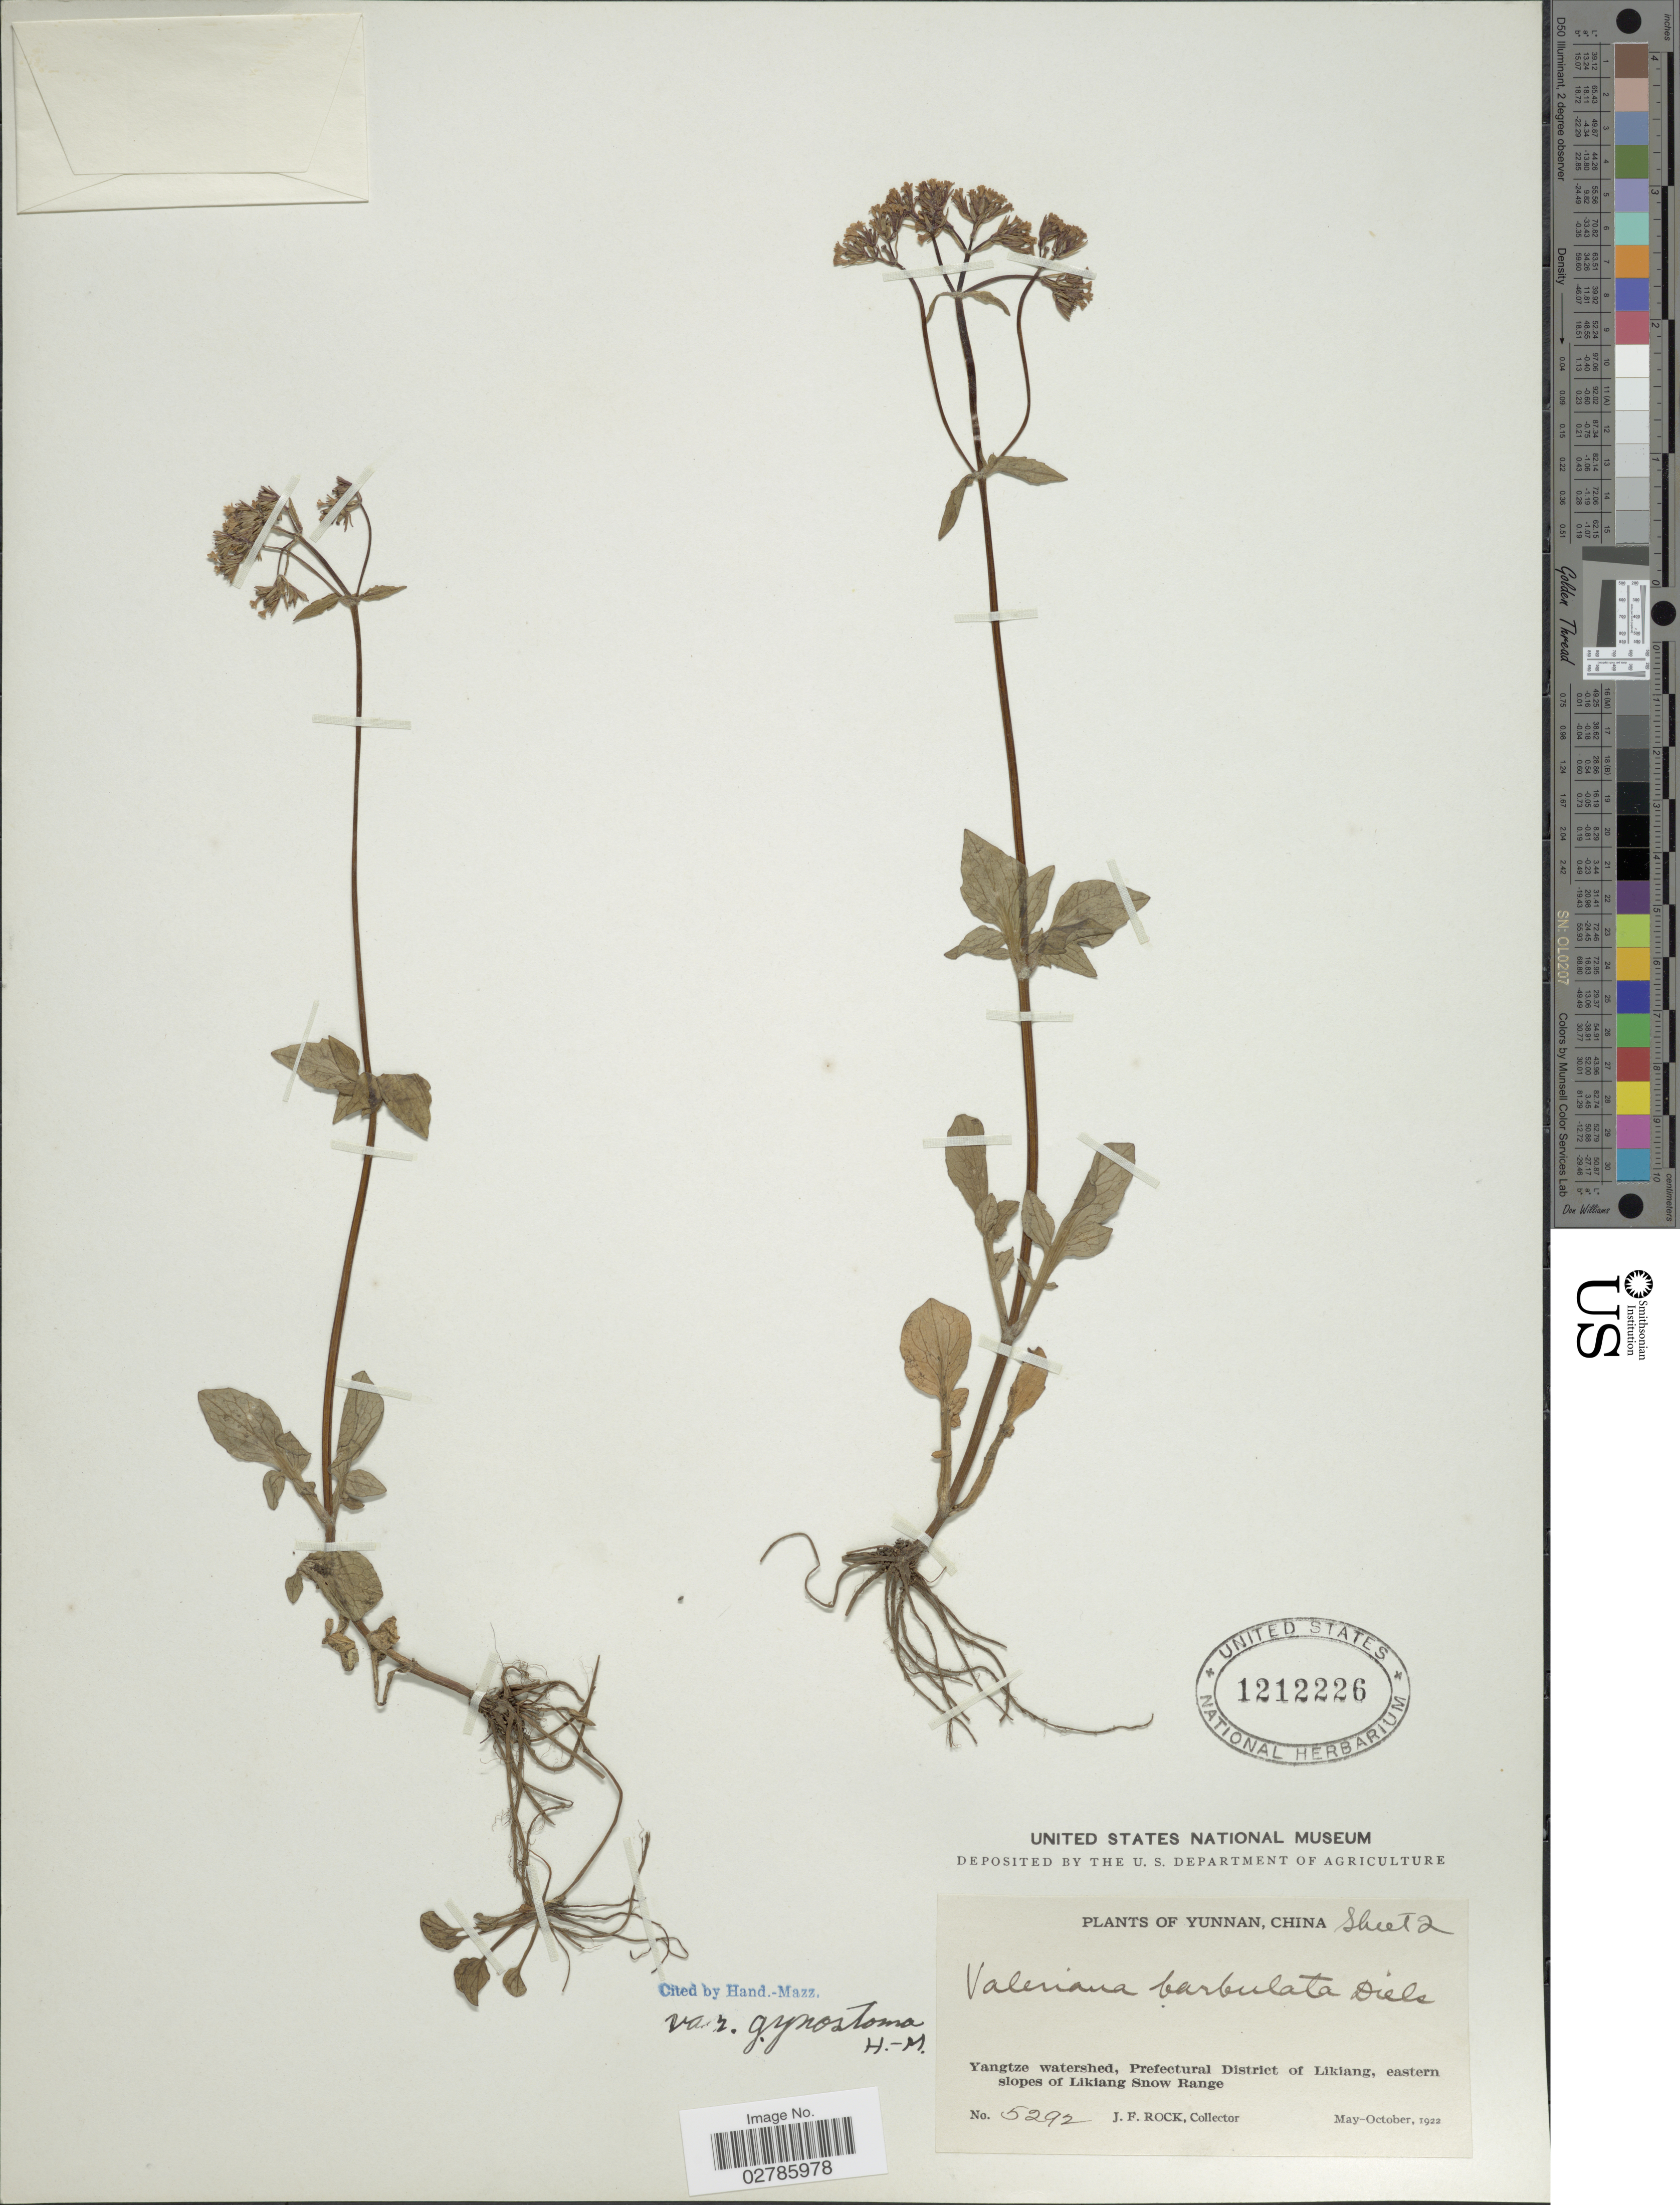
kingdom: Plantae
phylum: Tracheophyta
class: Magnoliopsida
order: Dipsacales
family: Caprifoliaceae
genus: Valeriana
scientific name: Valeriana barbulata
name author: Diels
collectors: J. Rock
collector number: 5292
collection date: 1922-05/1922-10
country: China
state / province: Yunnan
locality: Yangtze watershed, Prefectural District of Likiang, eastern slopes of Likiang Snow Range.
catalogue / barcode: US 1212226